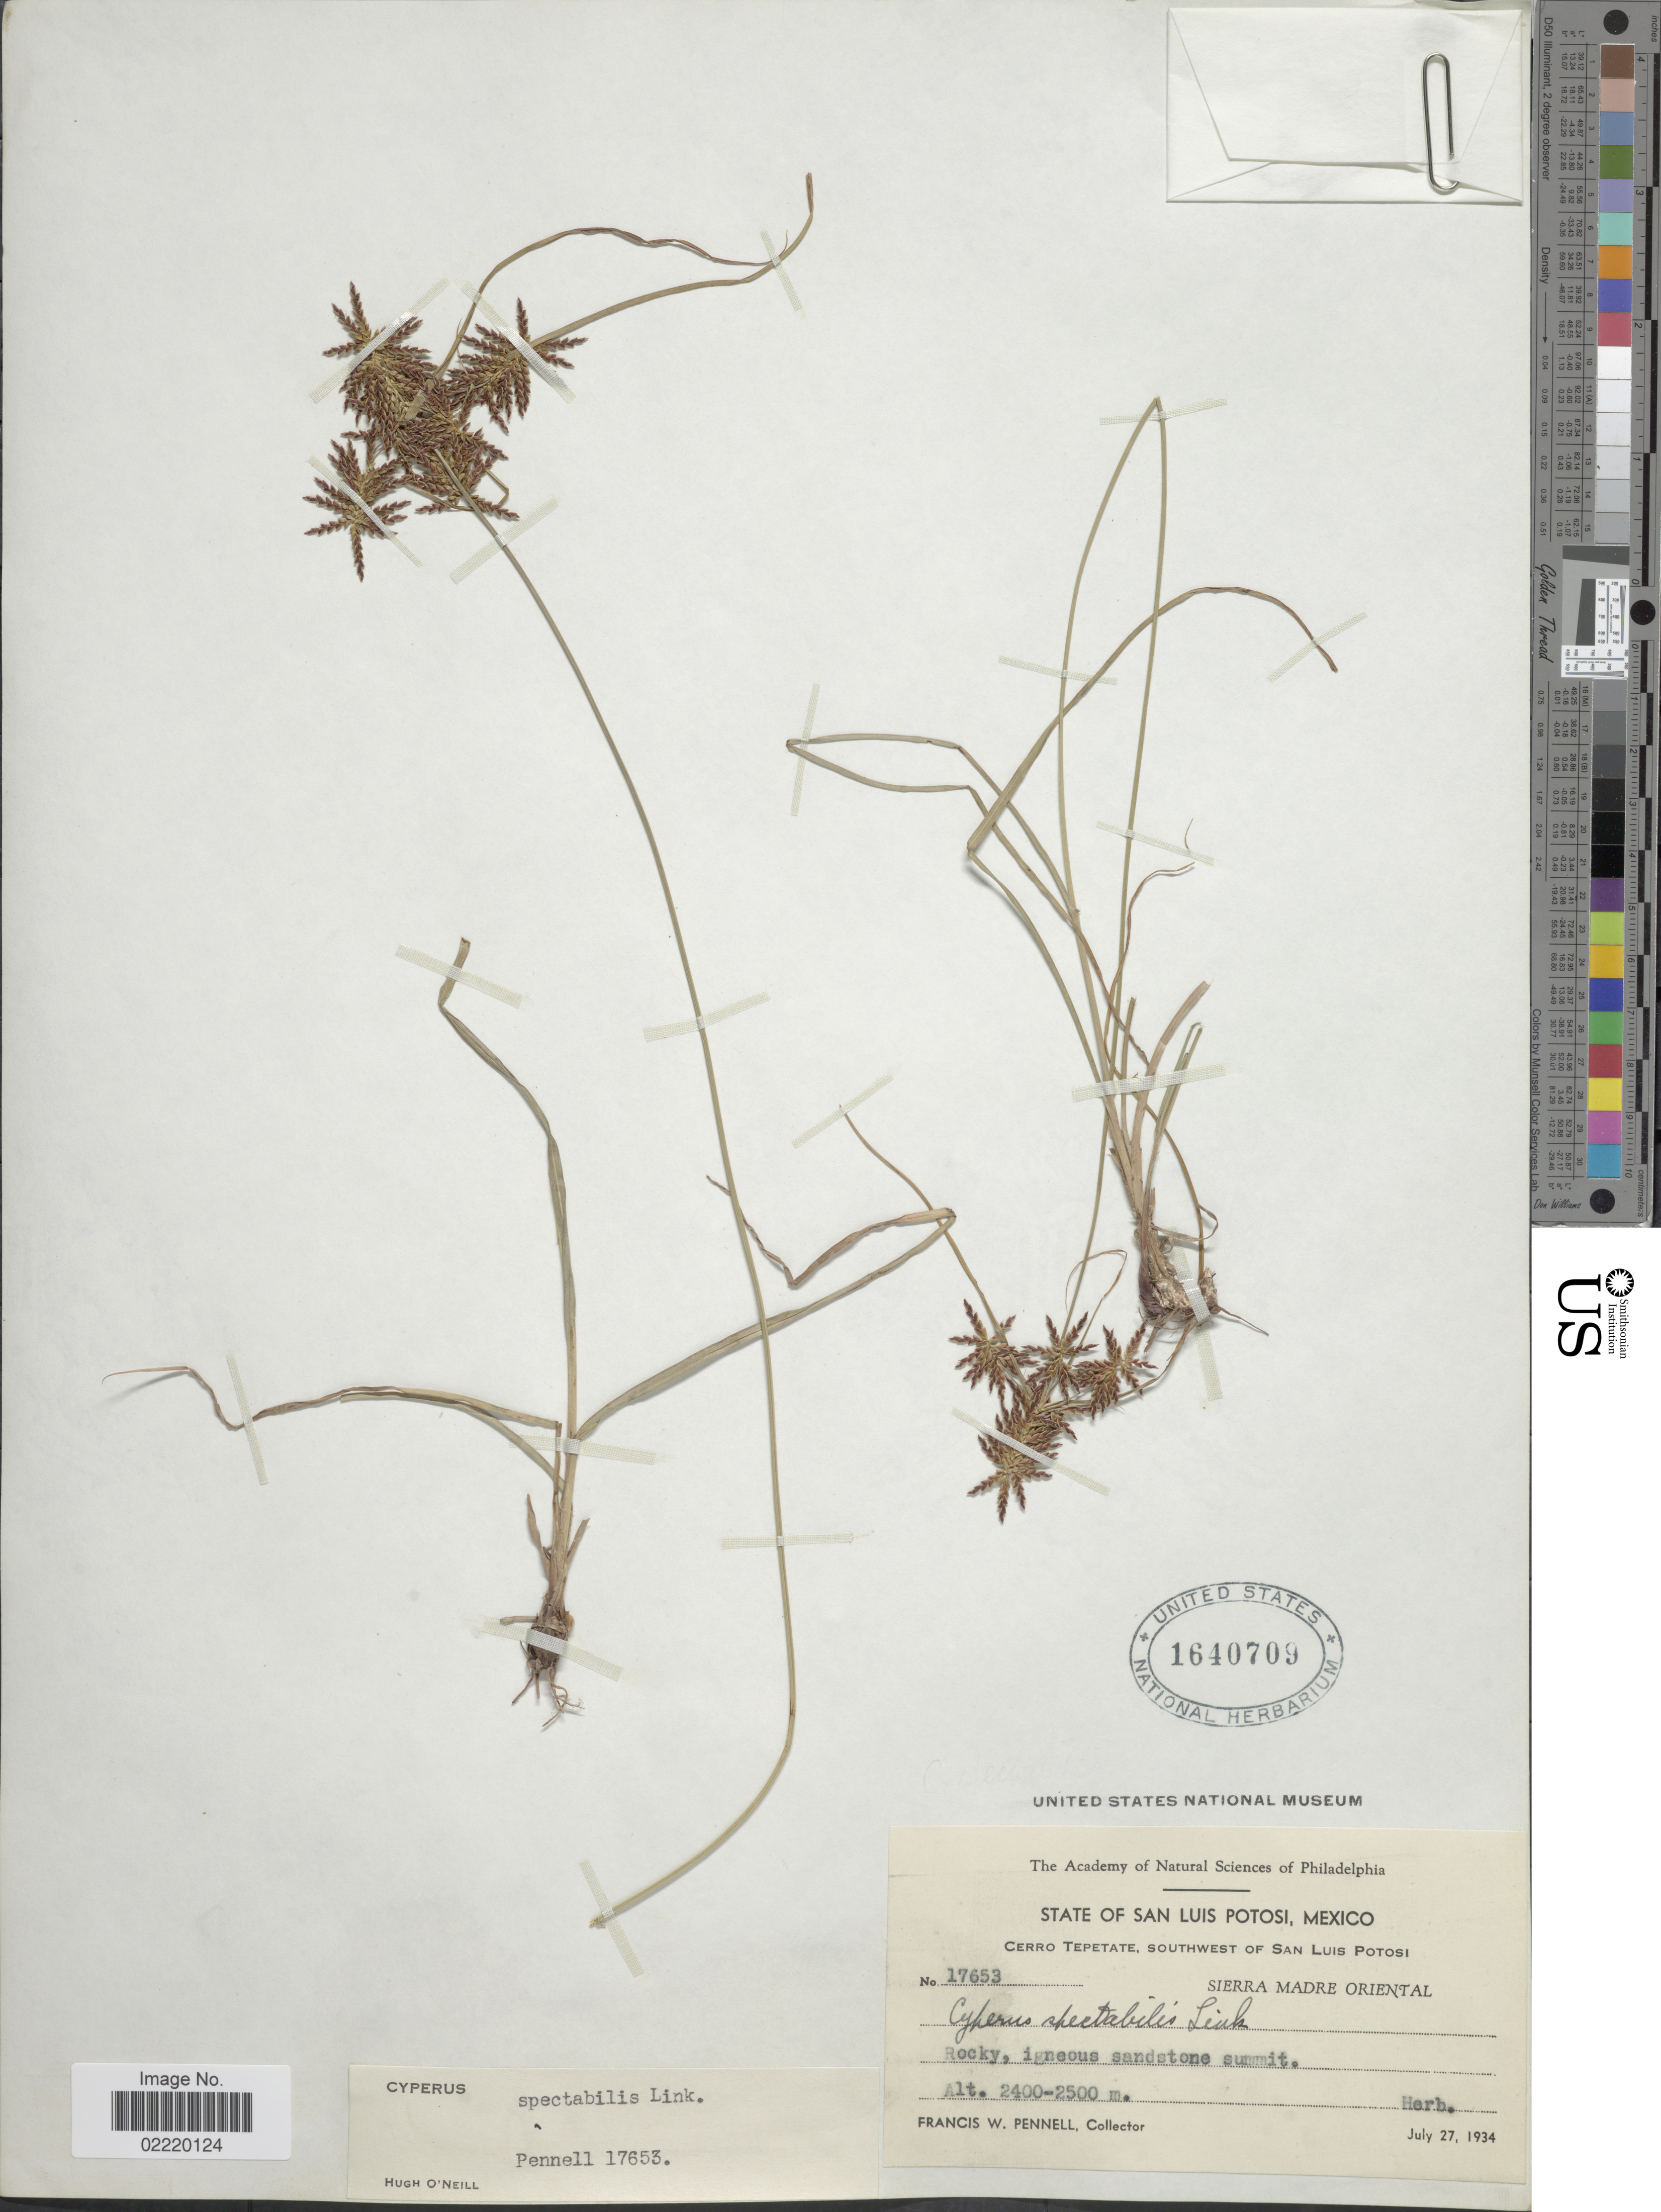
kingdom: Plantae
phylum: Tracheophyta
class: Liliopsida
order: Poales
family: Cyperaceae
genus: Cyperus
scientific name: Cyperus spectabilis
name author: Link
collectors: F. W. Pennell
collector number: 17653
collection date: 1934-07-27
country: Mexico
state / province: San Luis Potosí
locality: Cerro Tepetate, southwest of San Luis Potosi, Sierra Madre Oriental, rocky, igneous sandstone summit.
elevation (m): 2400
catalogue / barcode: US 1640709